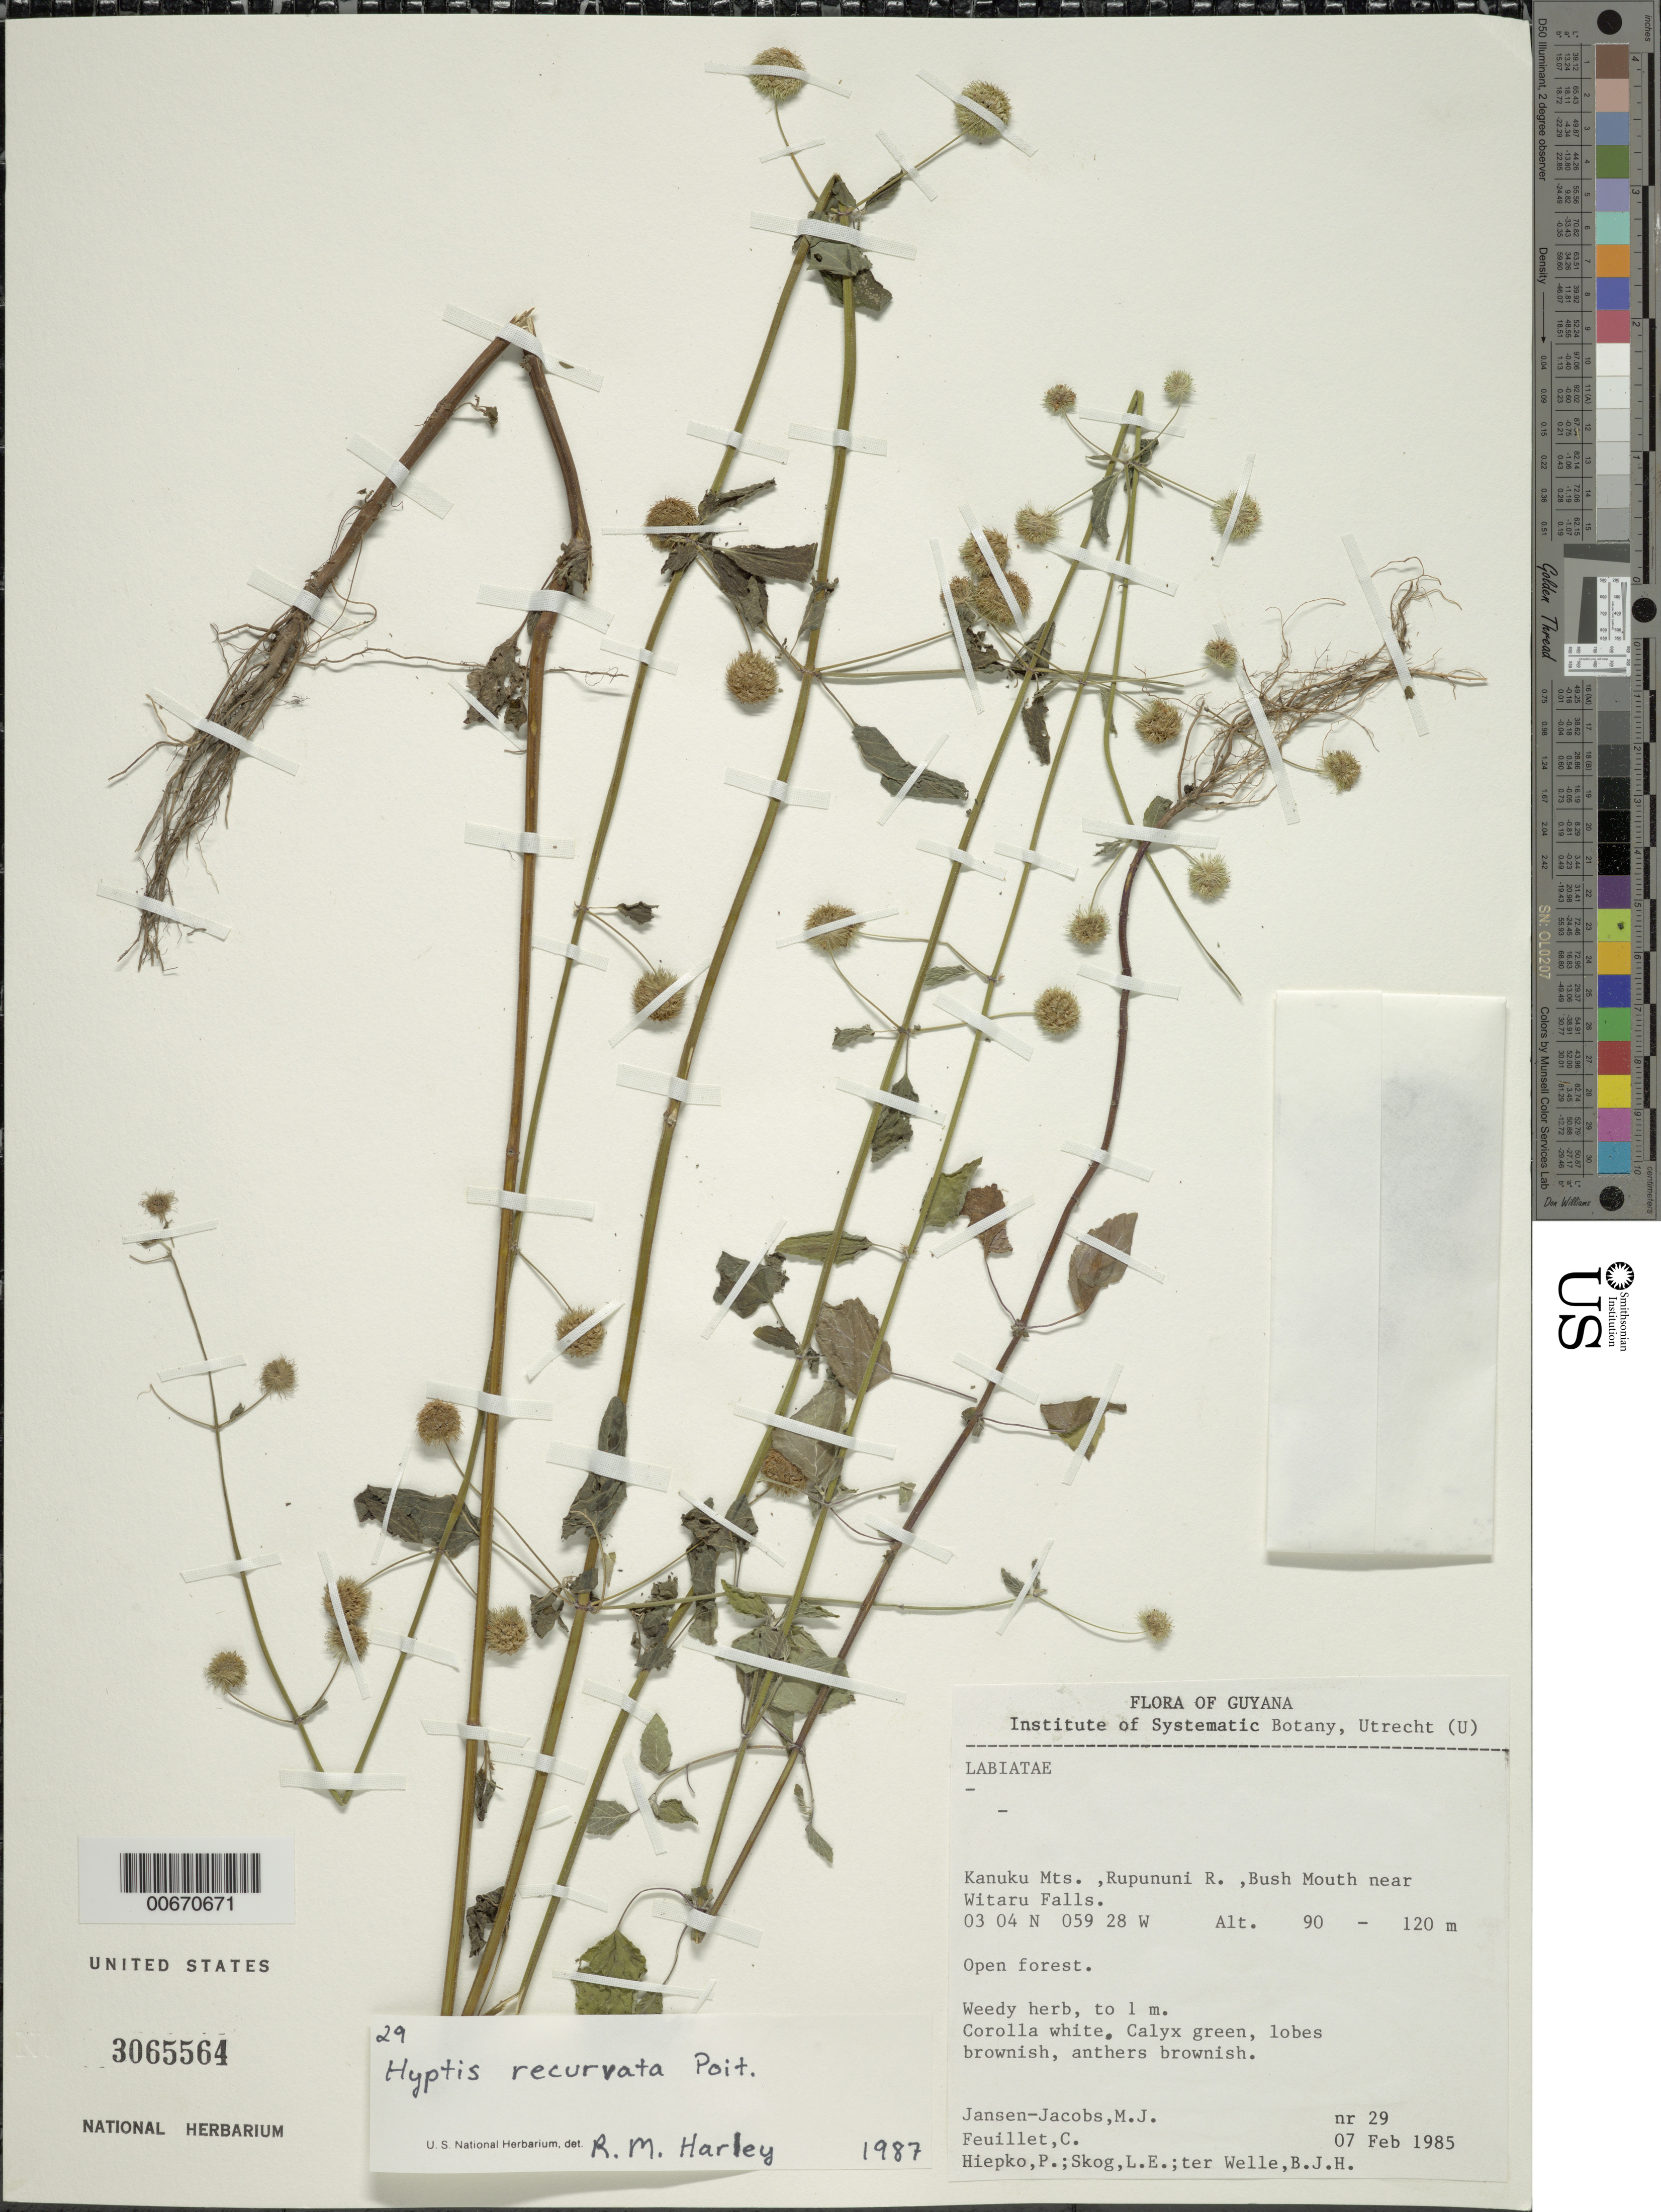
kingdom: Plantae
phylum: Tracheophyta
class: Magnoliopsida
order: Lamiales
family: Lamiaceae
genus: Hyptis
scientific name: Hyptis recurvata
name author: Poit.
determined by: Harley, R. M.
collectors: M. J. Jansen-Jacobs, C. Feuillet, P. H. Hiepko, L. E. Skog & B. Welle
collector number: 29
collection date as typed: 7-Feb-85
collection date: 1985-02-07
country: Guyana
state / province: U. Takutu-U. Essequibo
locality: Kanuku Mts., Rupununi R., Bush Mouth near Witaru Falls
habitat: Open forest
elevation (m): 90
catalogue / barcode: US 3065564